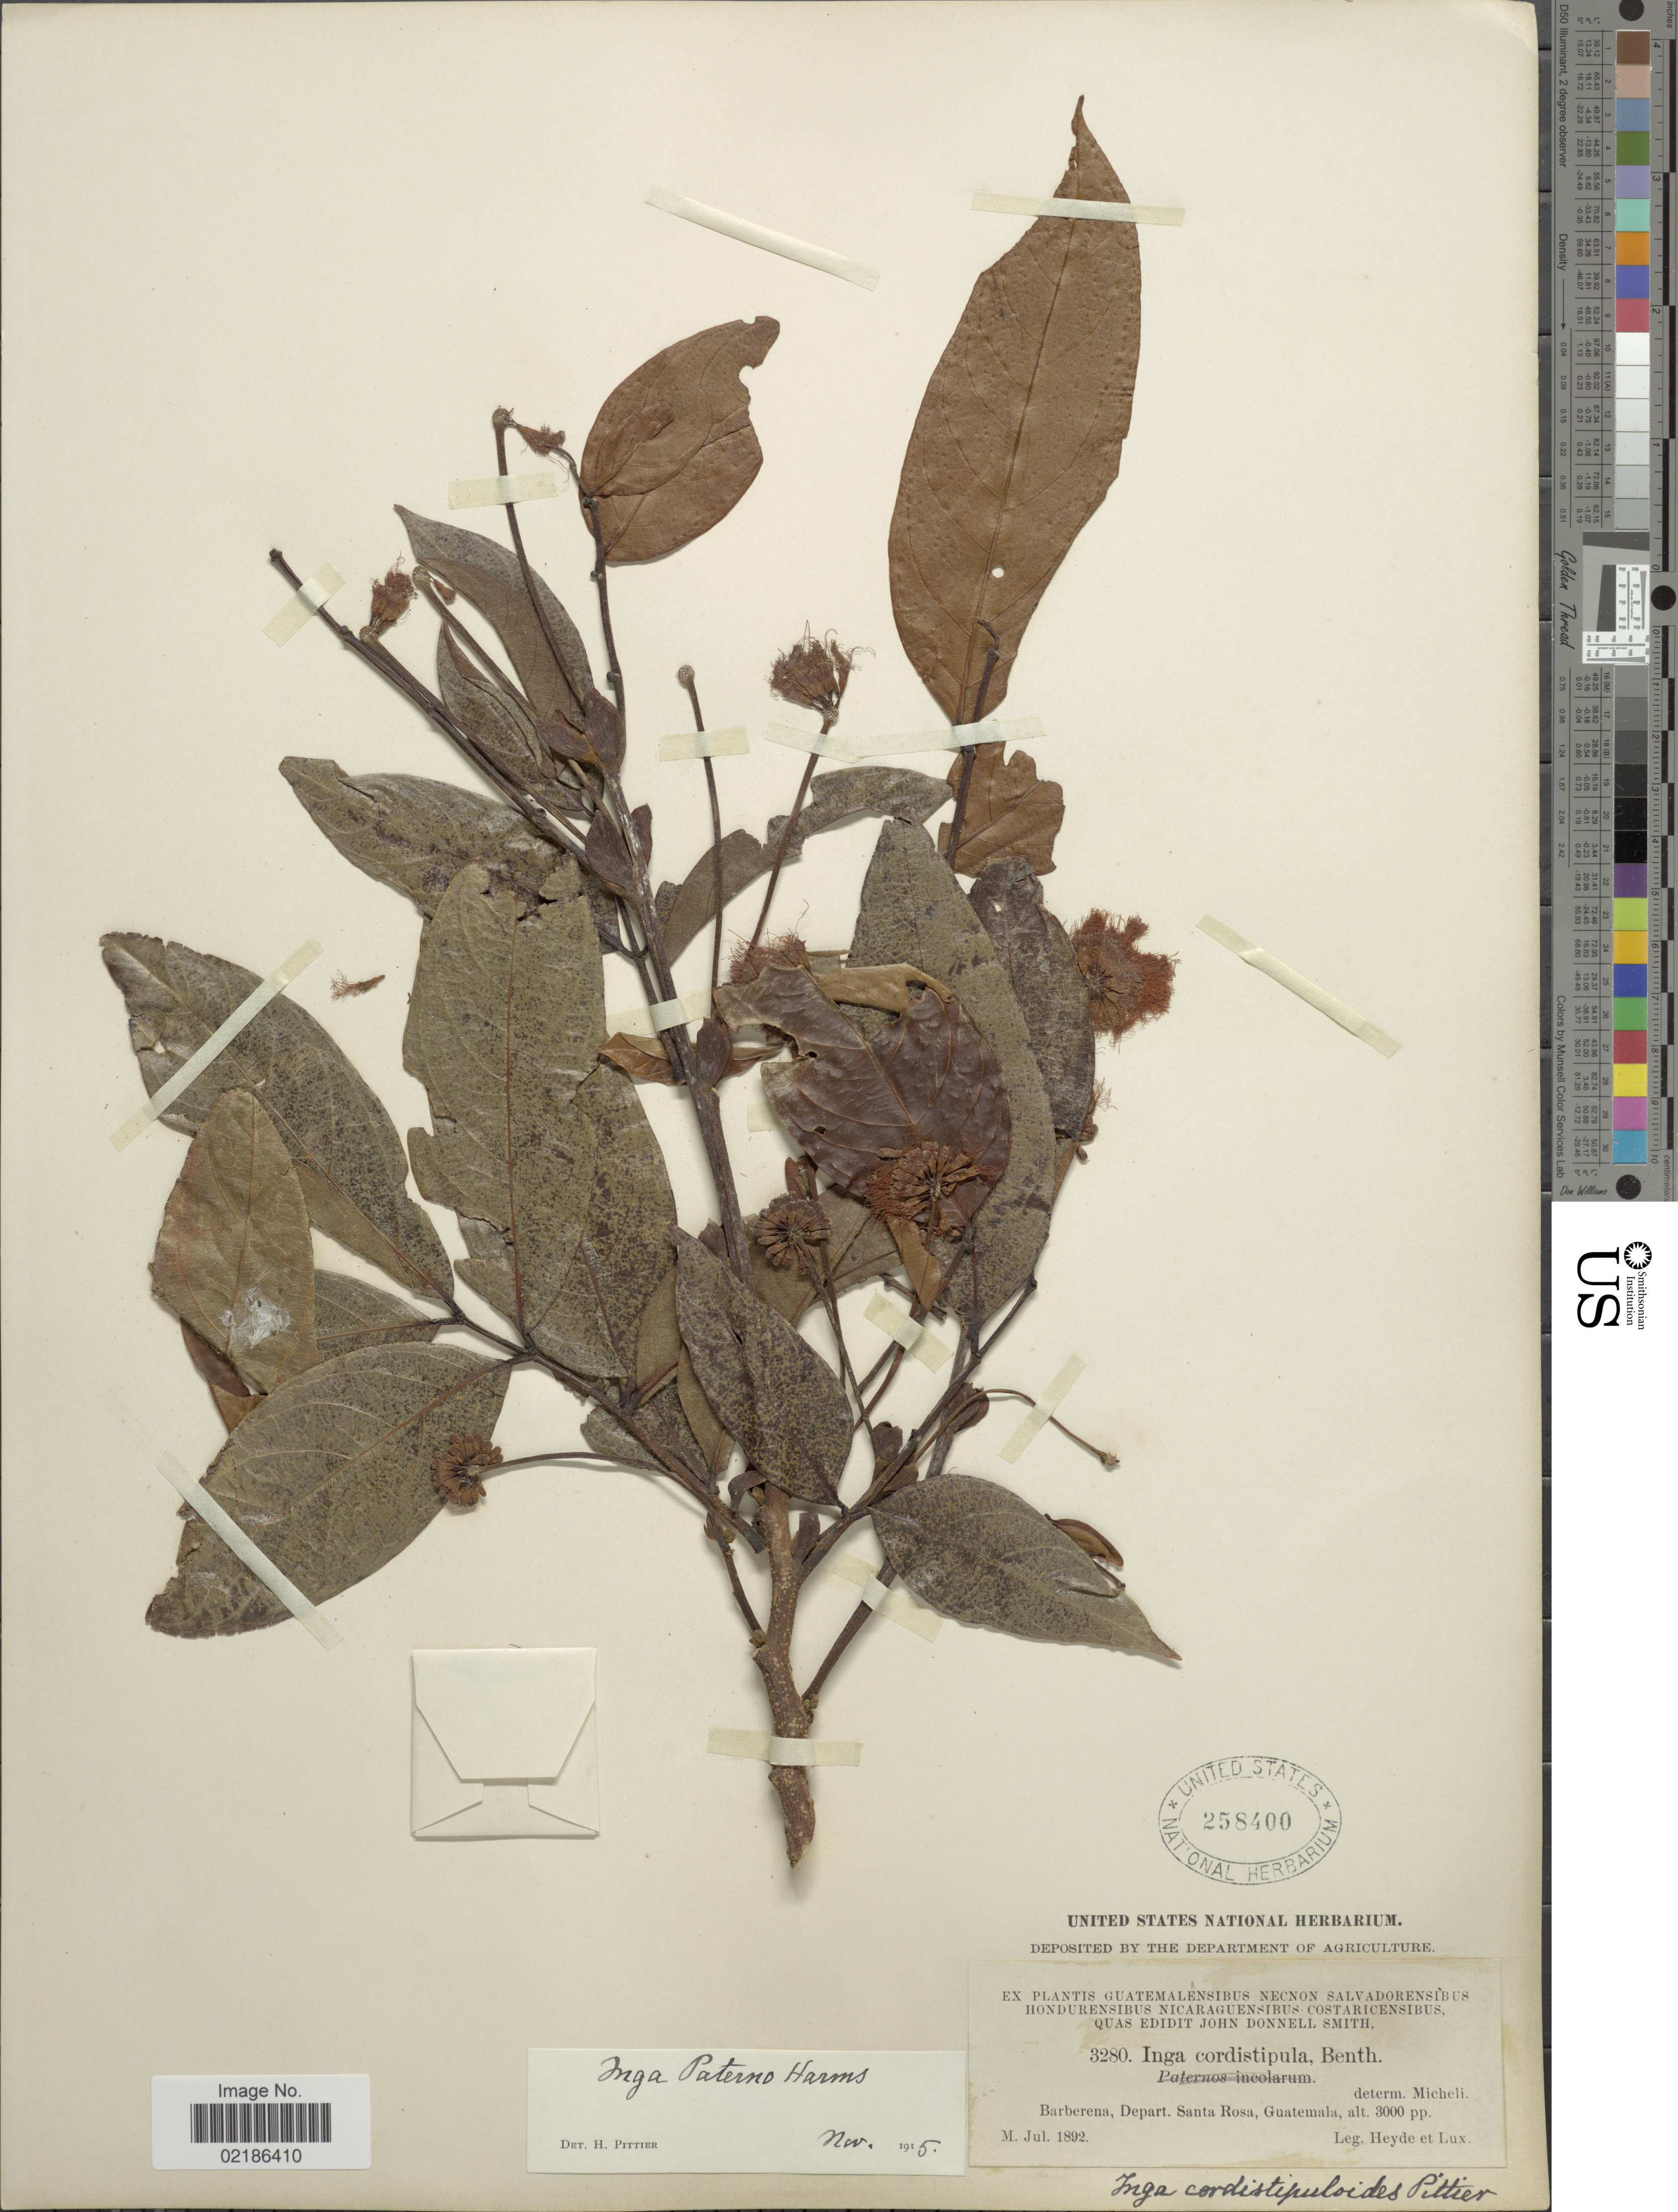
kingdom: Plantae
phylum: Tracheophyta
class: Magnoliopsida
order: Fabales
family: Fabaceae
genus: Inga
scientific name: Inga paterno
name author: Harms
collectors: Heyde & Lux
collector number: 3280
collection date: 1892-07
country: Guatemala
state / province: Santa Rosa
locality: Barberena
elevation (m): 914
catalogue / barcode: US 258400